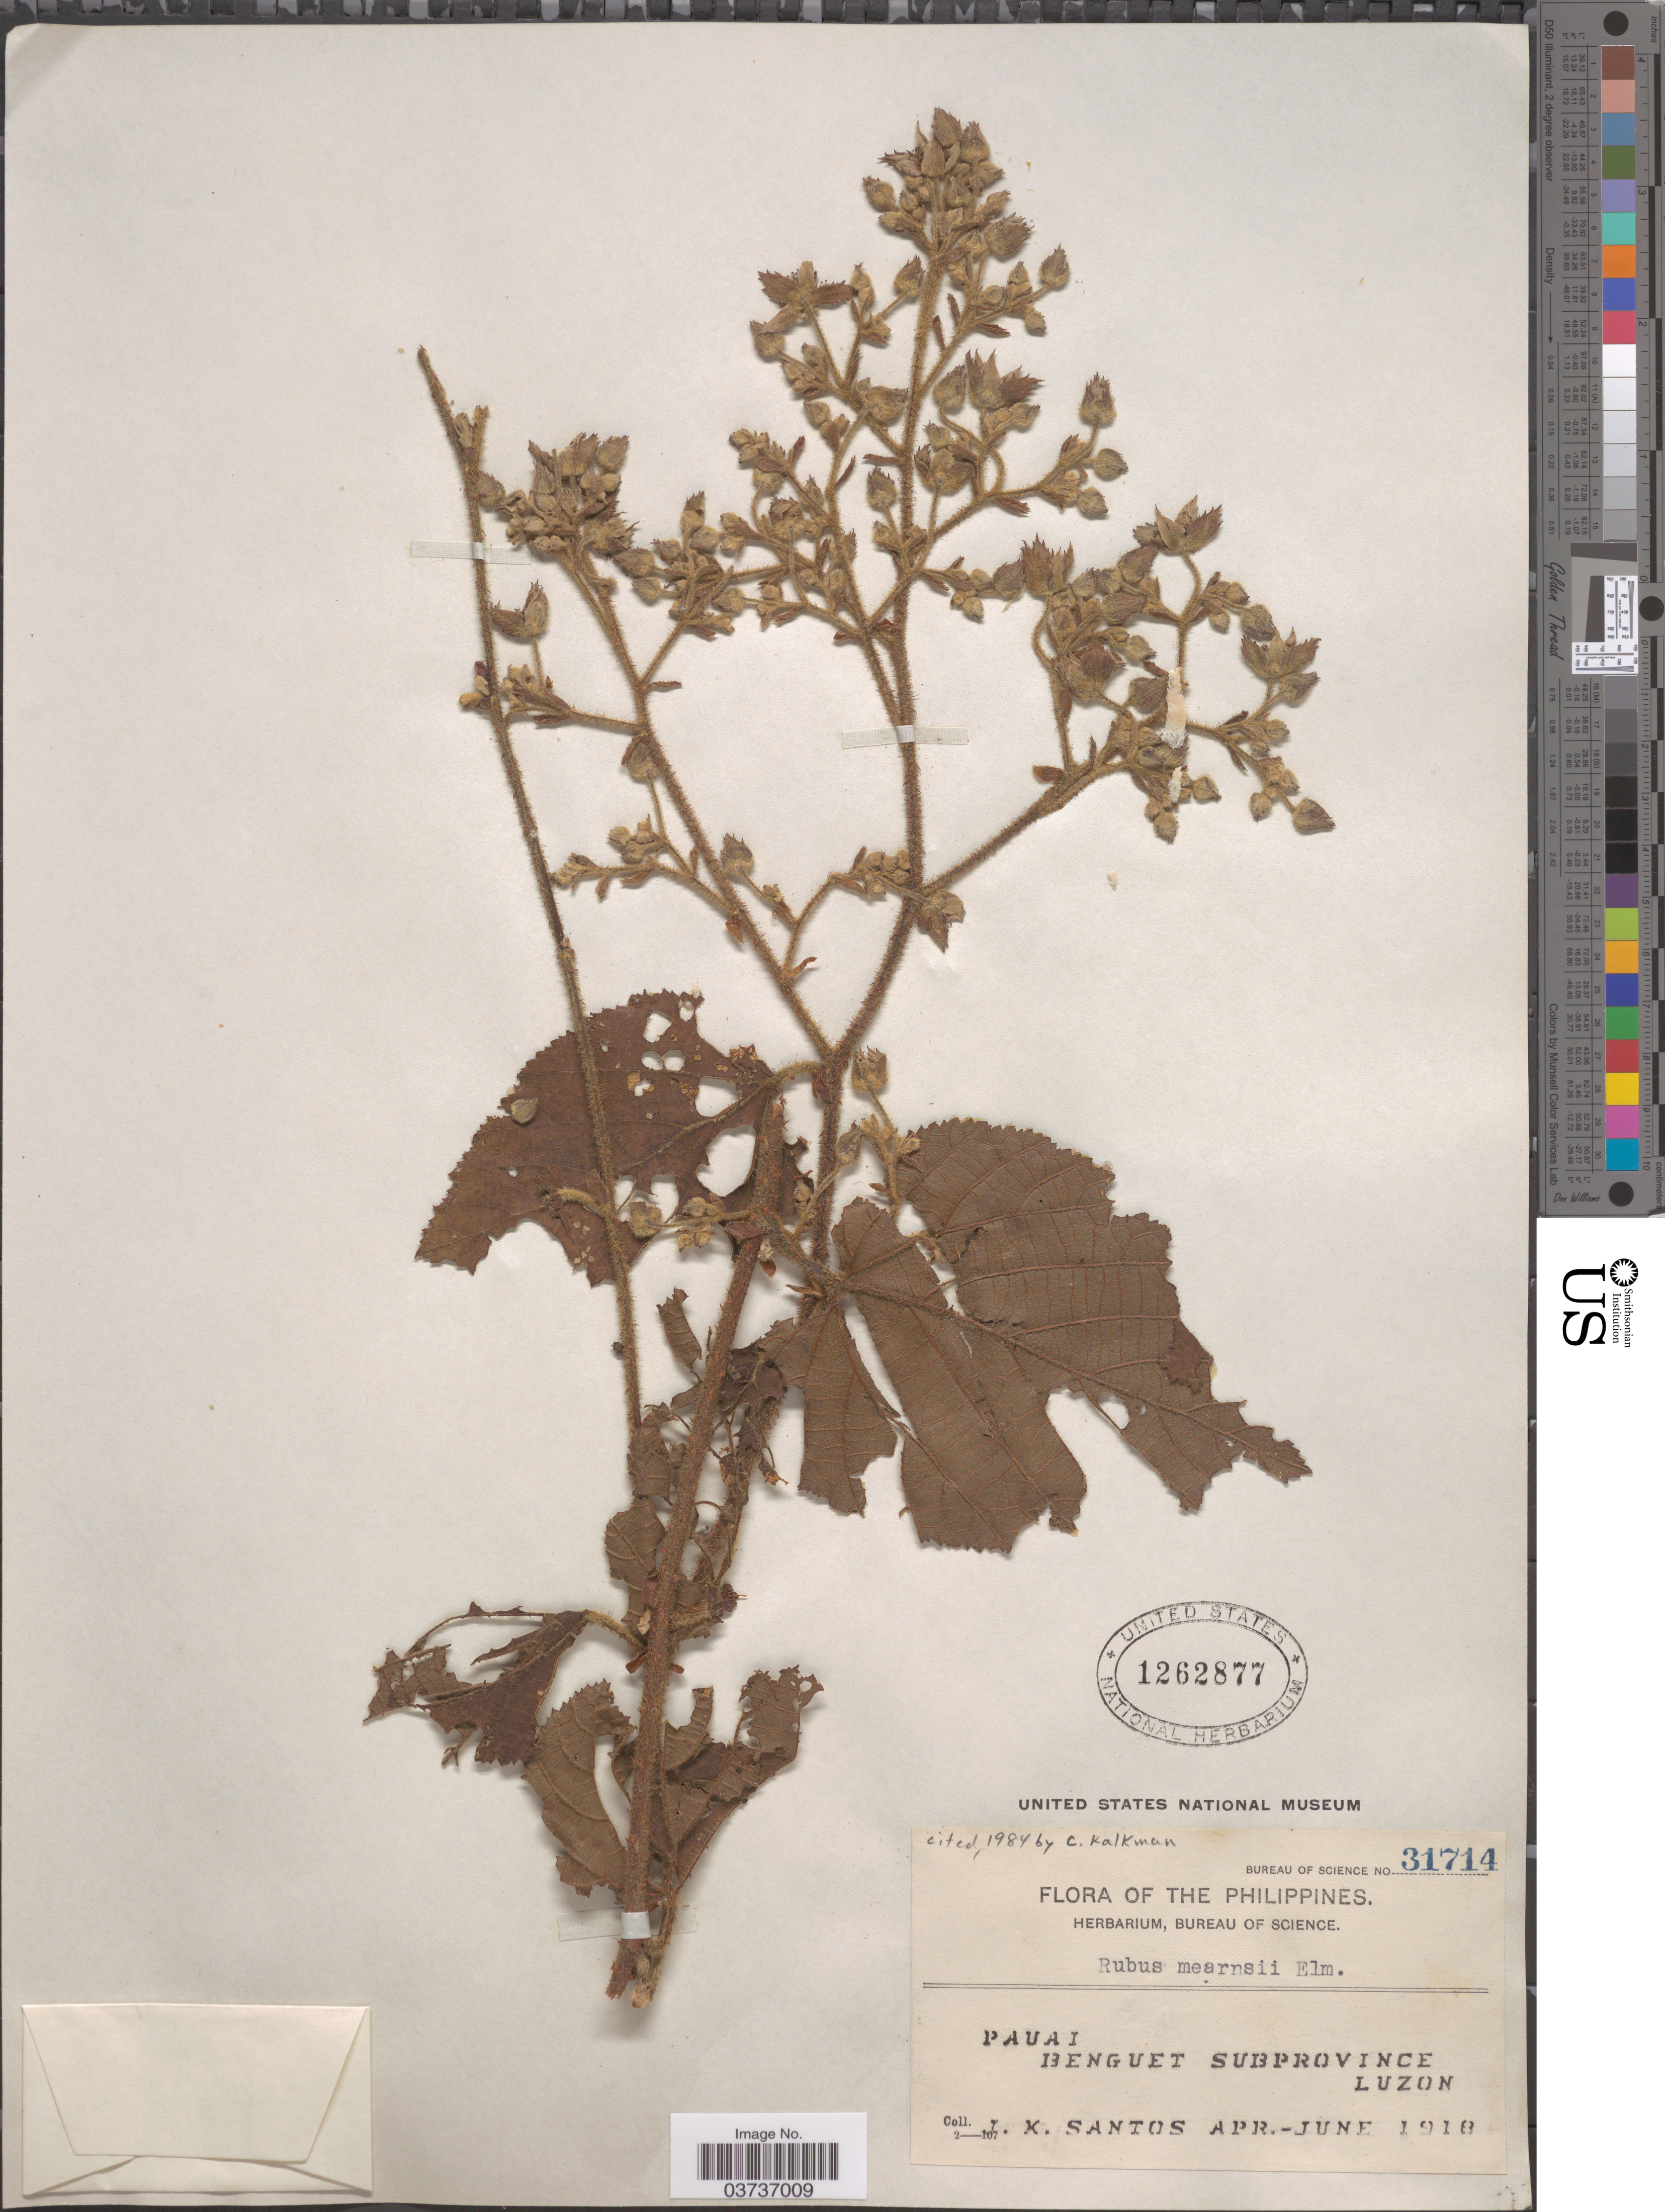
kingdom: Plantae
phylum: Tracheophyta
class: Magnoliopsida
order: Rosales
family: Rosaceae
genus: Rubus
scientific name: Rubus merrillii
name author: Focke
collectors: J. K. Santos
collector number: Bureau of Science 31714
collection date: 1918-04/1918-06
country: Philippines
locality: Pauai. Benguet Subprovince. Luzon.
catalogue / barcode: US 1262877